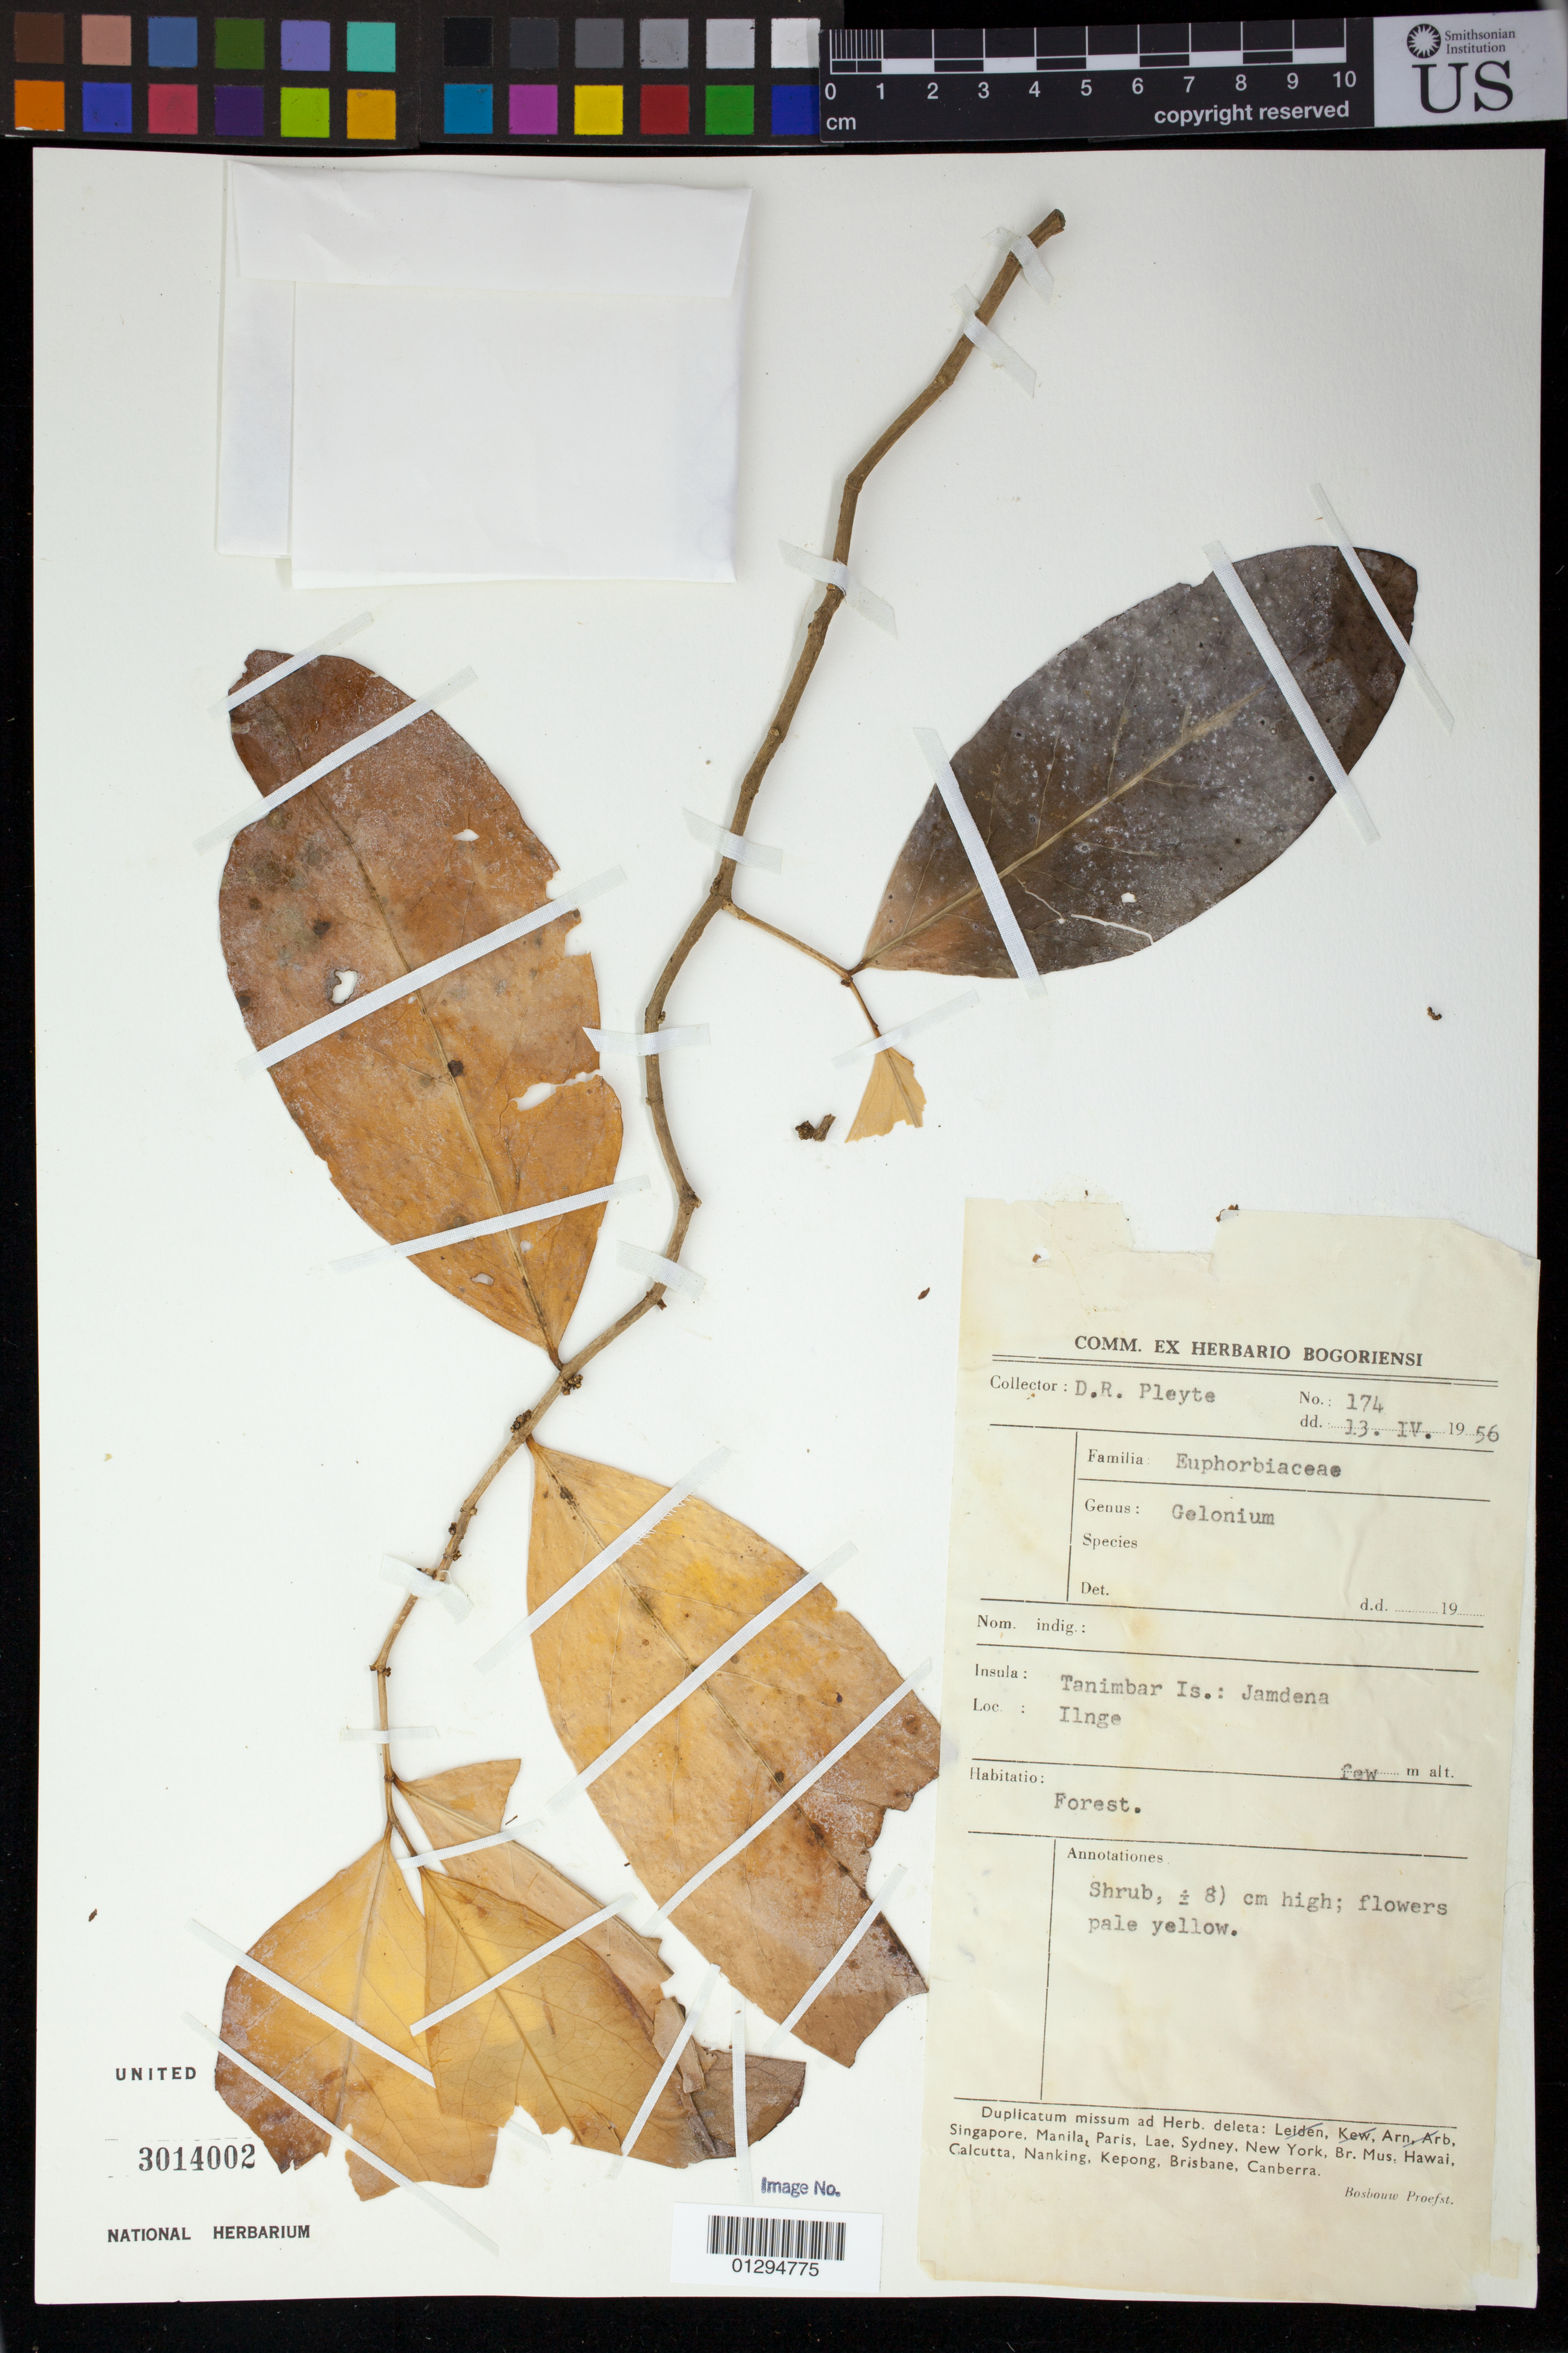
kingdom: Plantae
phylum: Tracheophyta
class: Magnoliopsida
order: Malpighiales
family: Euphorbiaceae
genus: Suregada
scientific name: Suregada sp.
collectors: D. Pleyte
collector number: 174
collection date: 1956-04-13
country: Indonesia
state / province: Maluku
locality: Tanimbar Is. Jamdena, Ilnge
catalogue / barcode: US 3014002